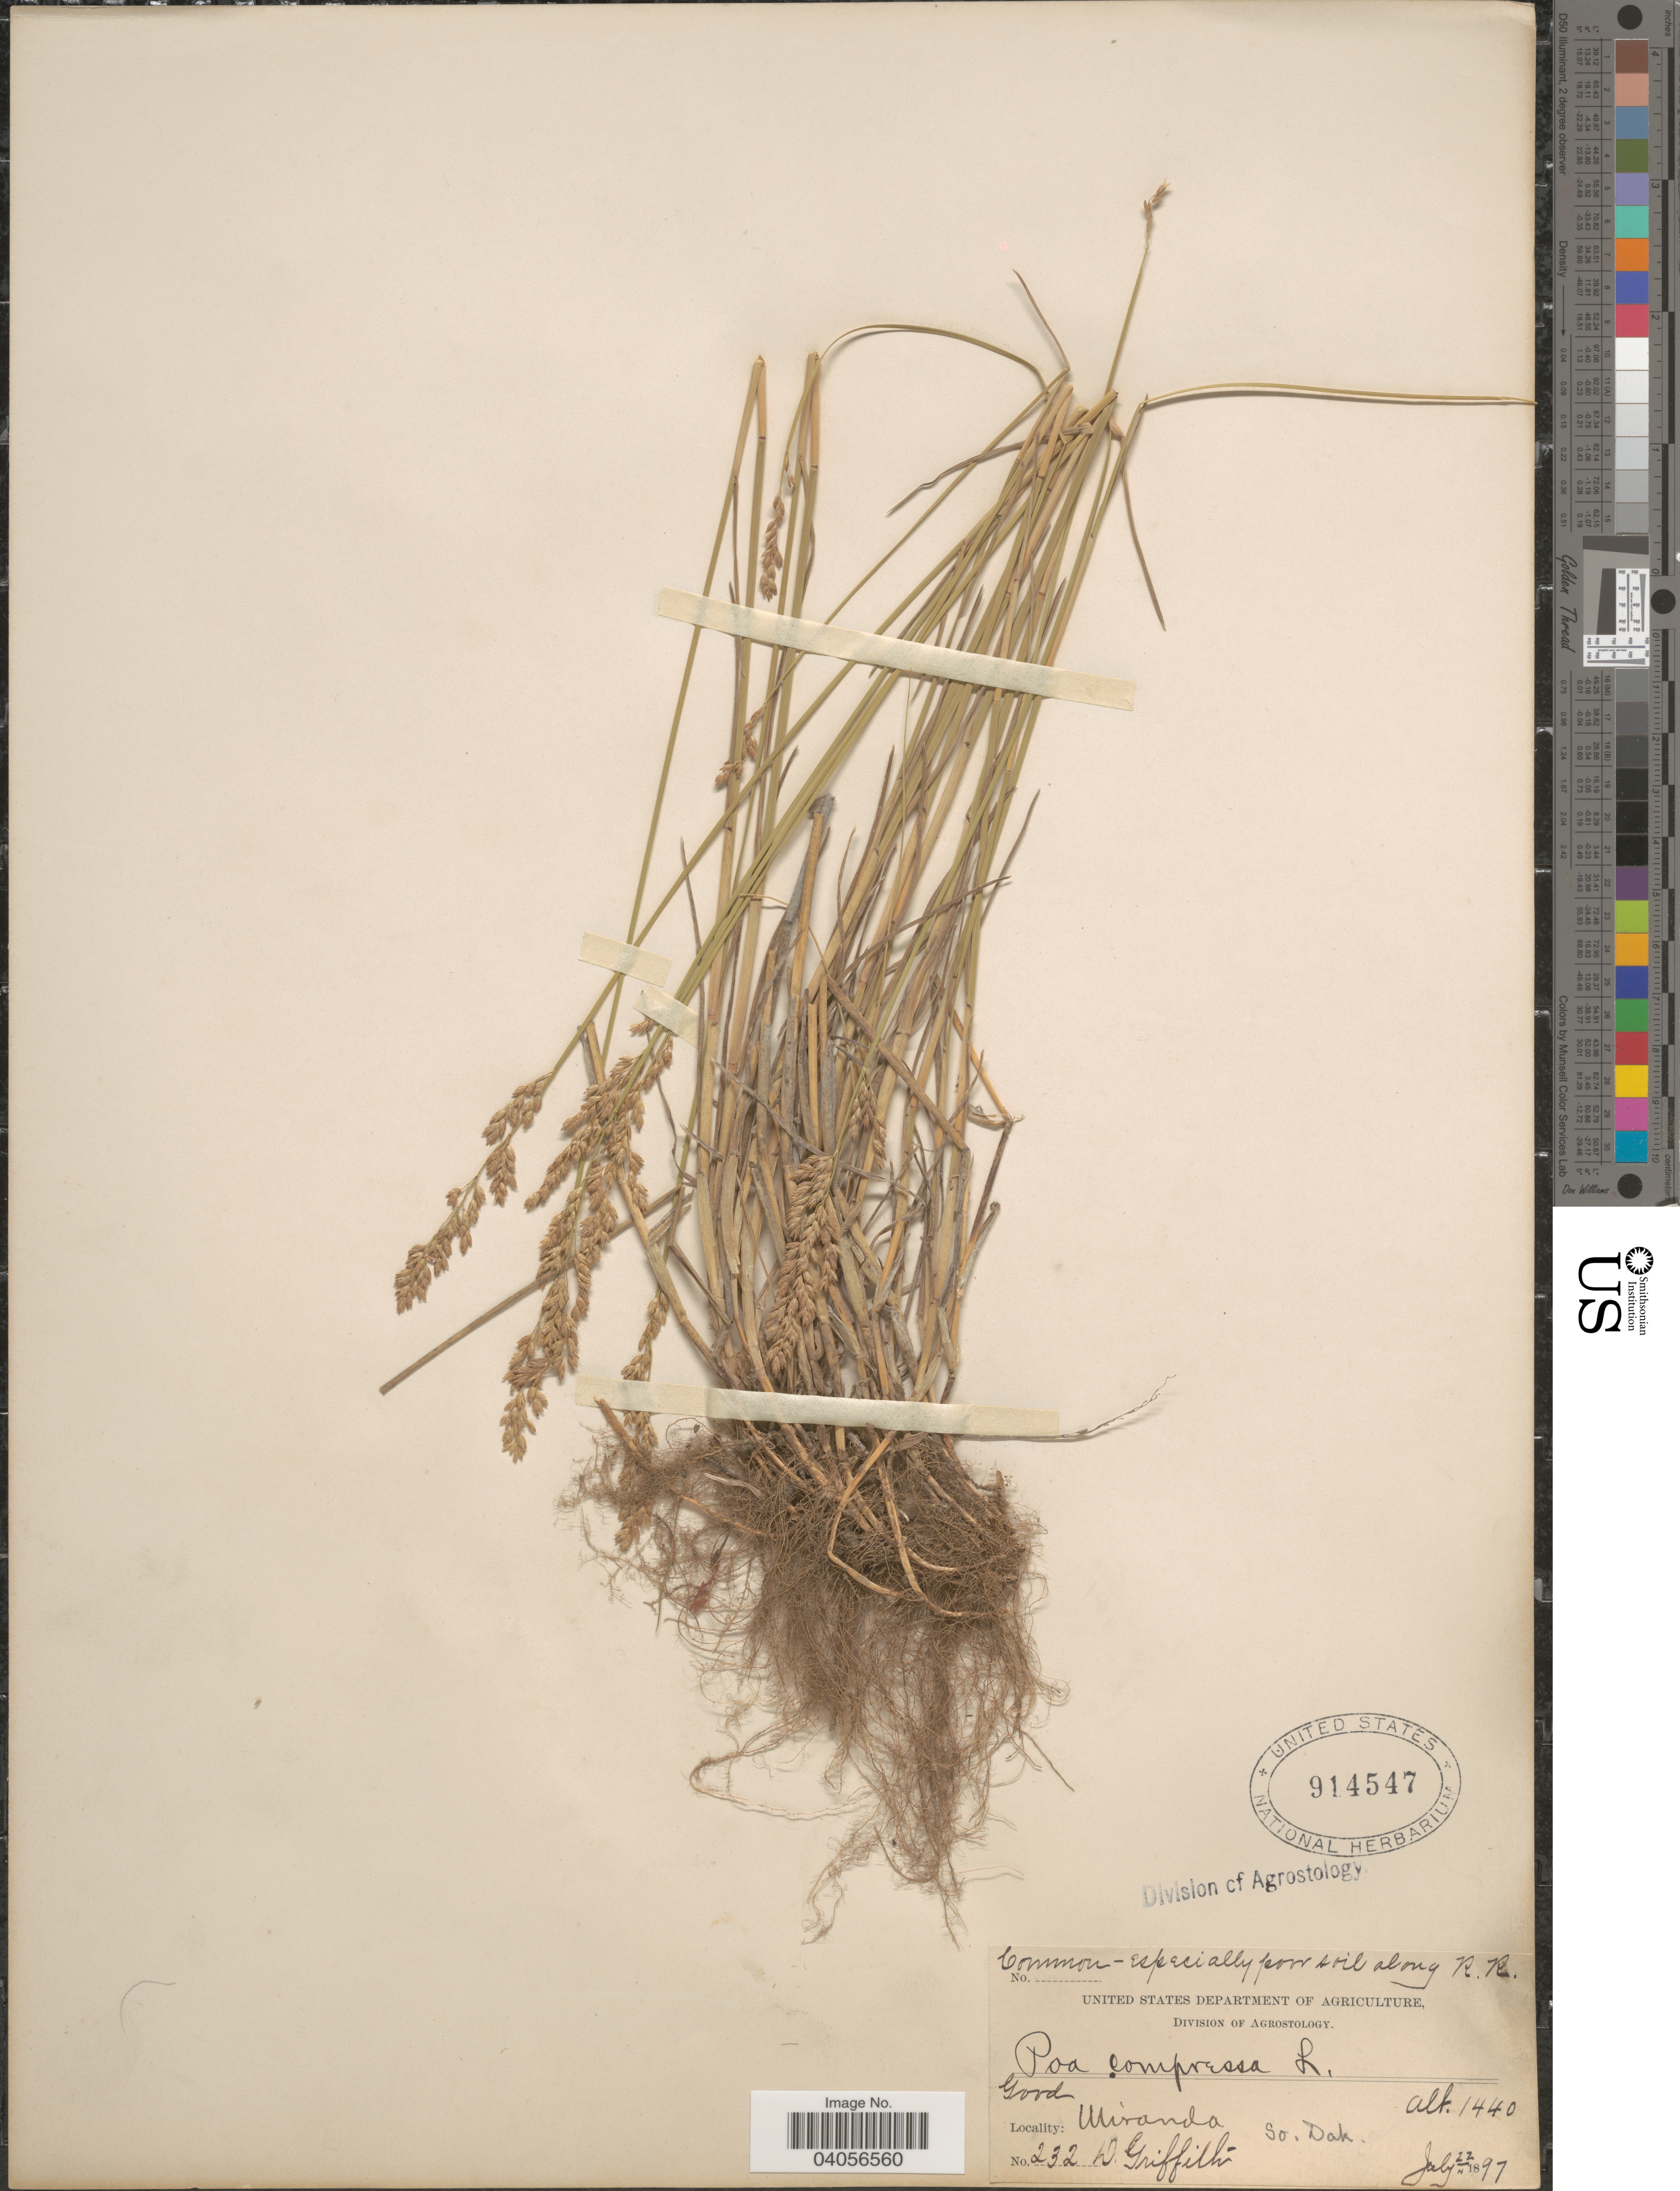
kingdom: Plantae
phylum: Tracheophyta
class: Liliopsida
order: Poales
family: Poaceae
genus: Poa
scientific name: Poa compressa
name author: L.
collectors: D. Griffith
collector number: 232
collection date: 1897-07-22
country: United States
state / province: South Dakota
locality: Miranda.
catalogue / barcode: US 914547